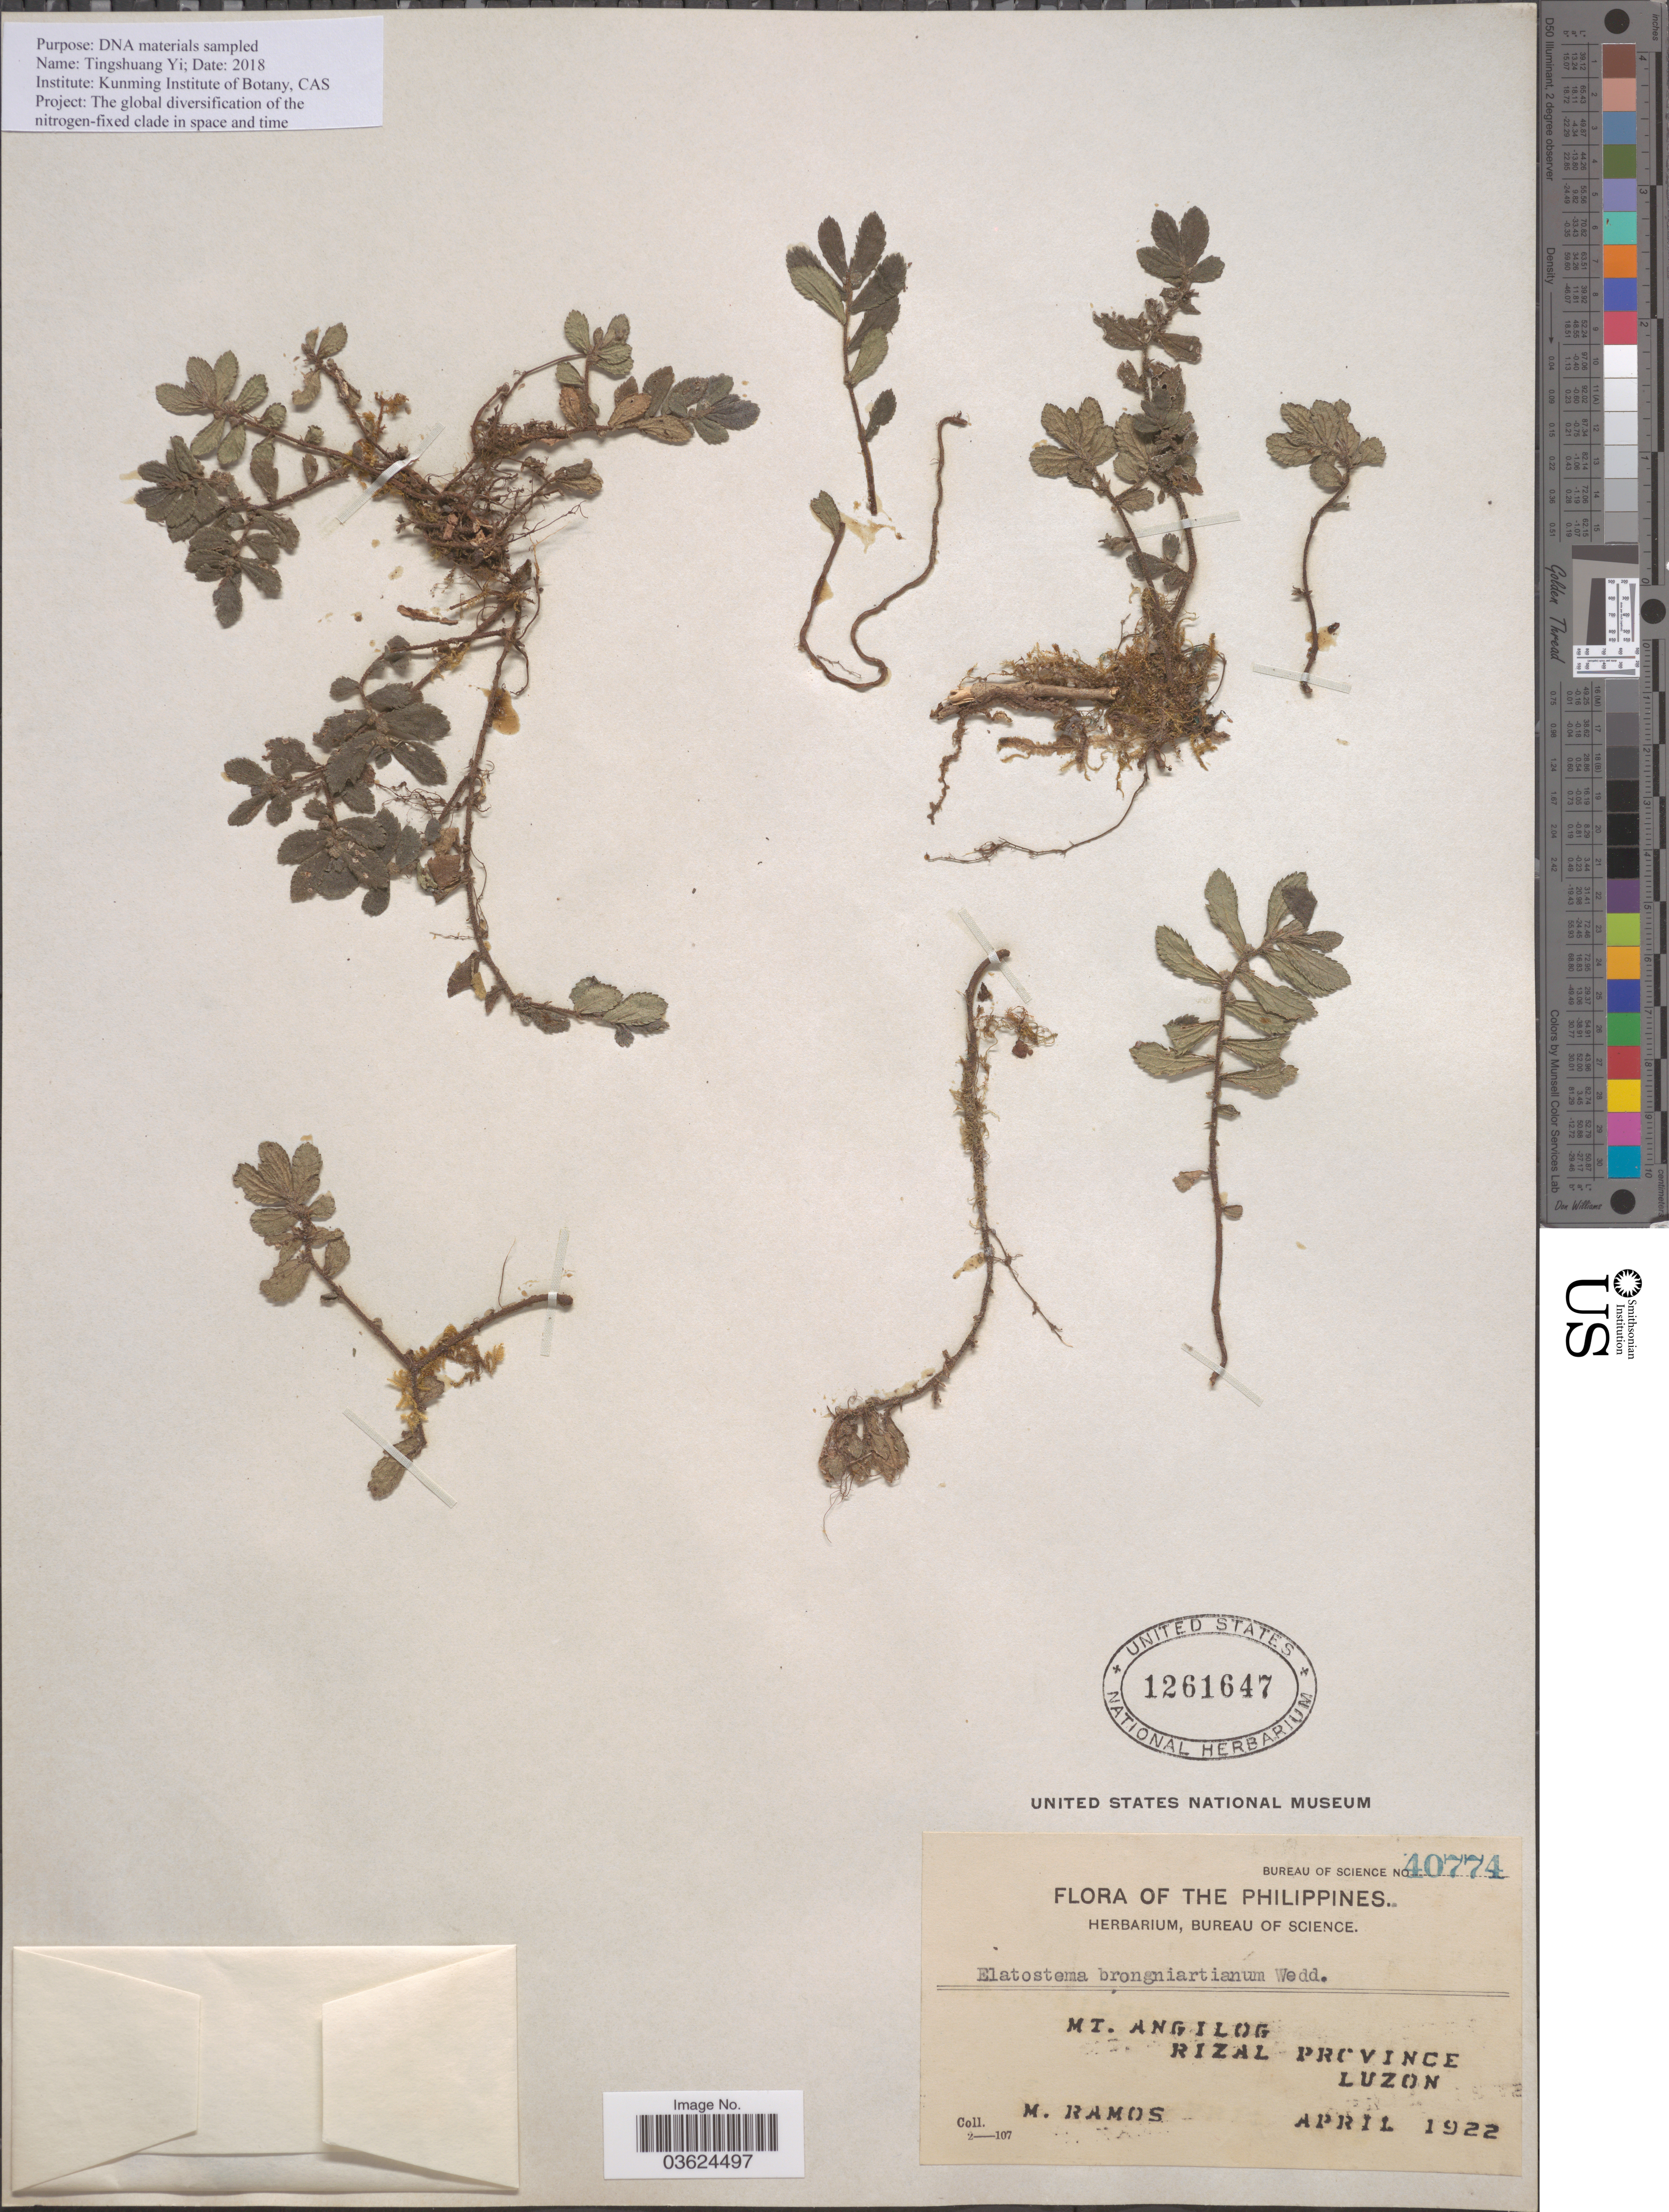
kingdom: Plantae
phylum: Tracheophyta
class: Magnoliopsida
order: Rosales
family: Urticaceae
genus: Elatostema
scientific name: Elatostema brongniartianum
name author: Wedd.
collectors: M. Ramos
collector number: Bureau of Science 40774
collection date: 1922-04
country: Philippines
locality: Mt. Angilog, Rizal Province, Luzon.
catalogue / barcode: US 1261647